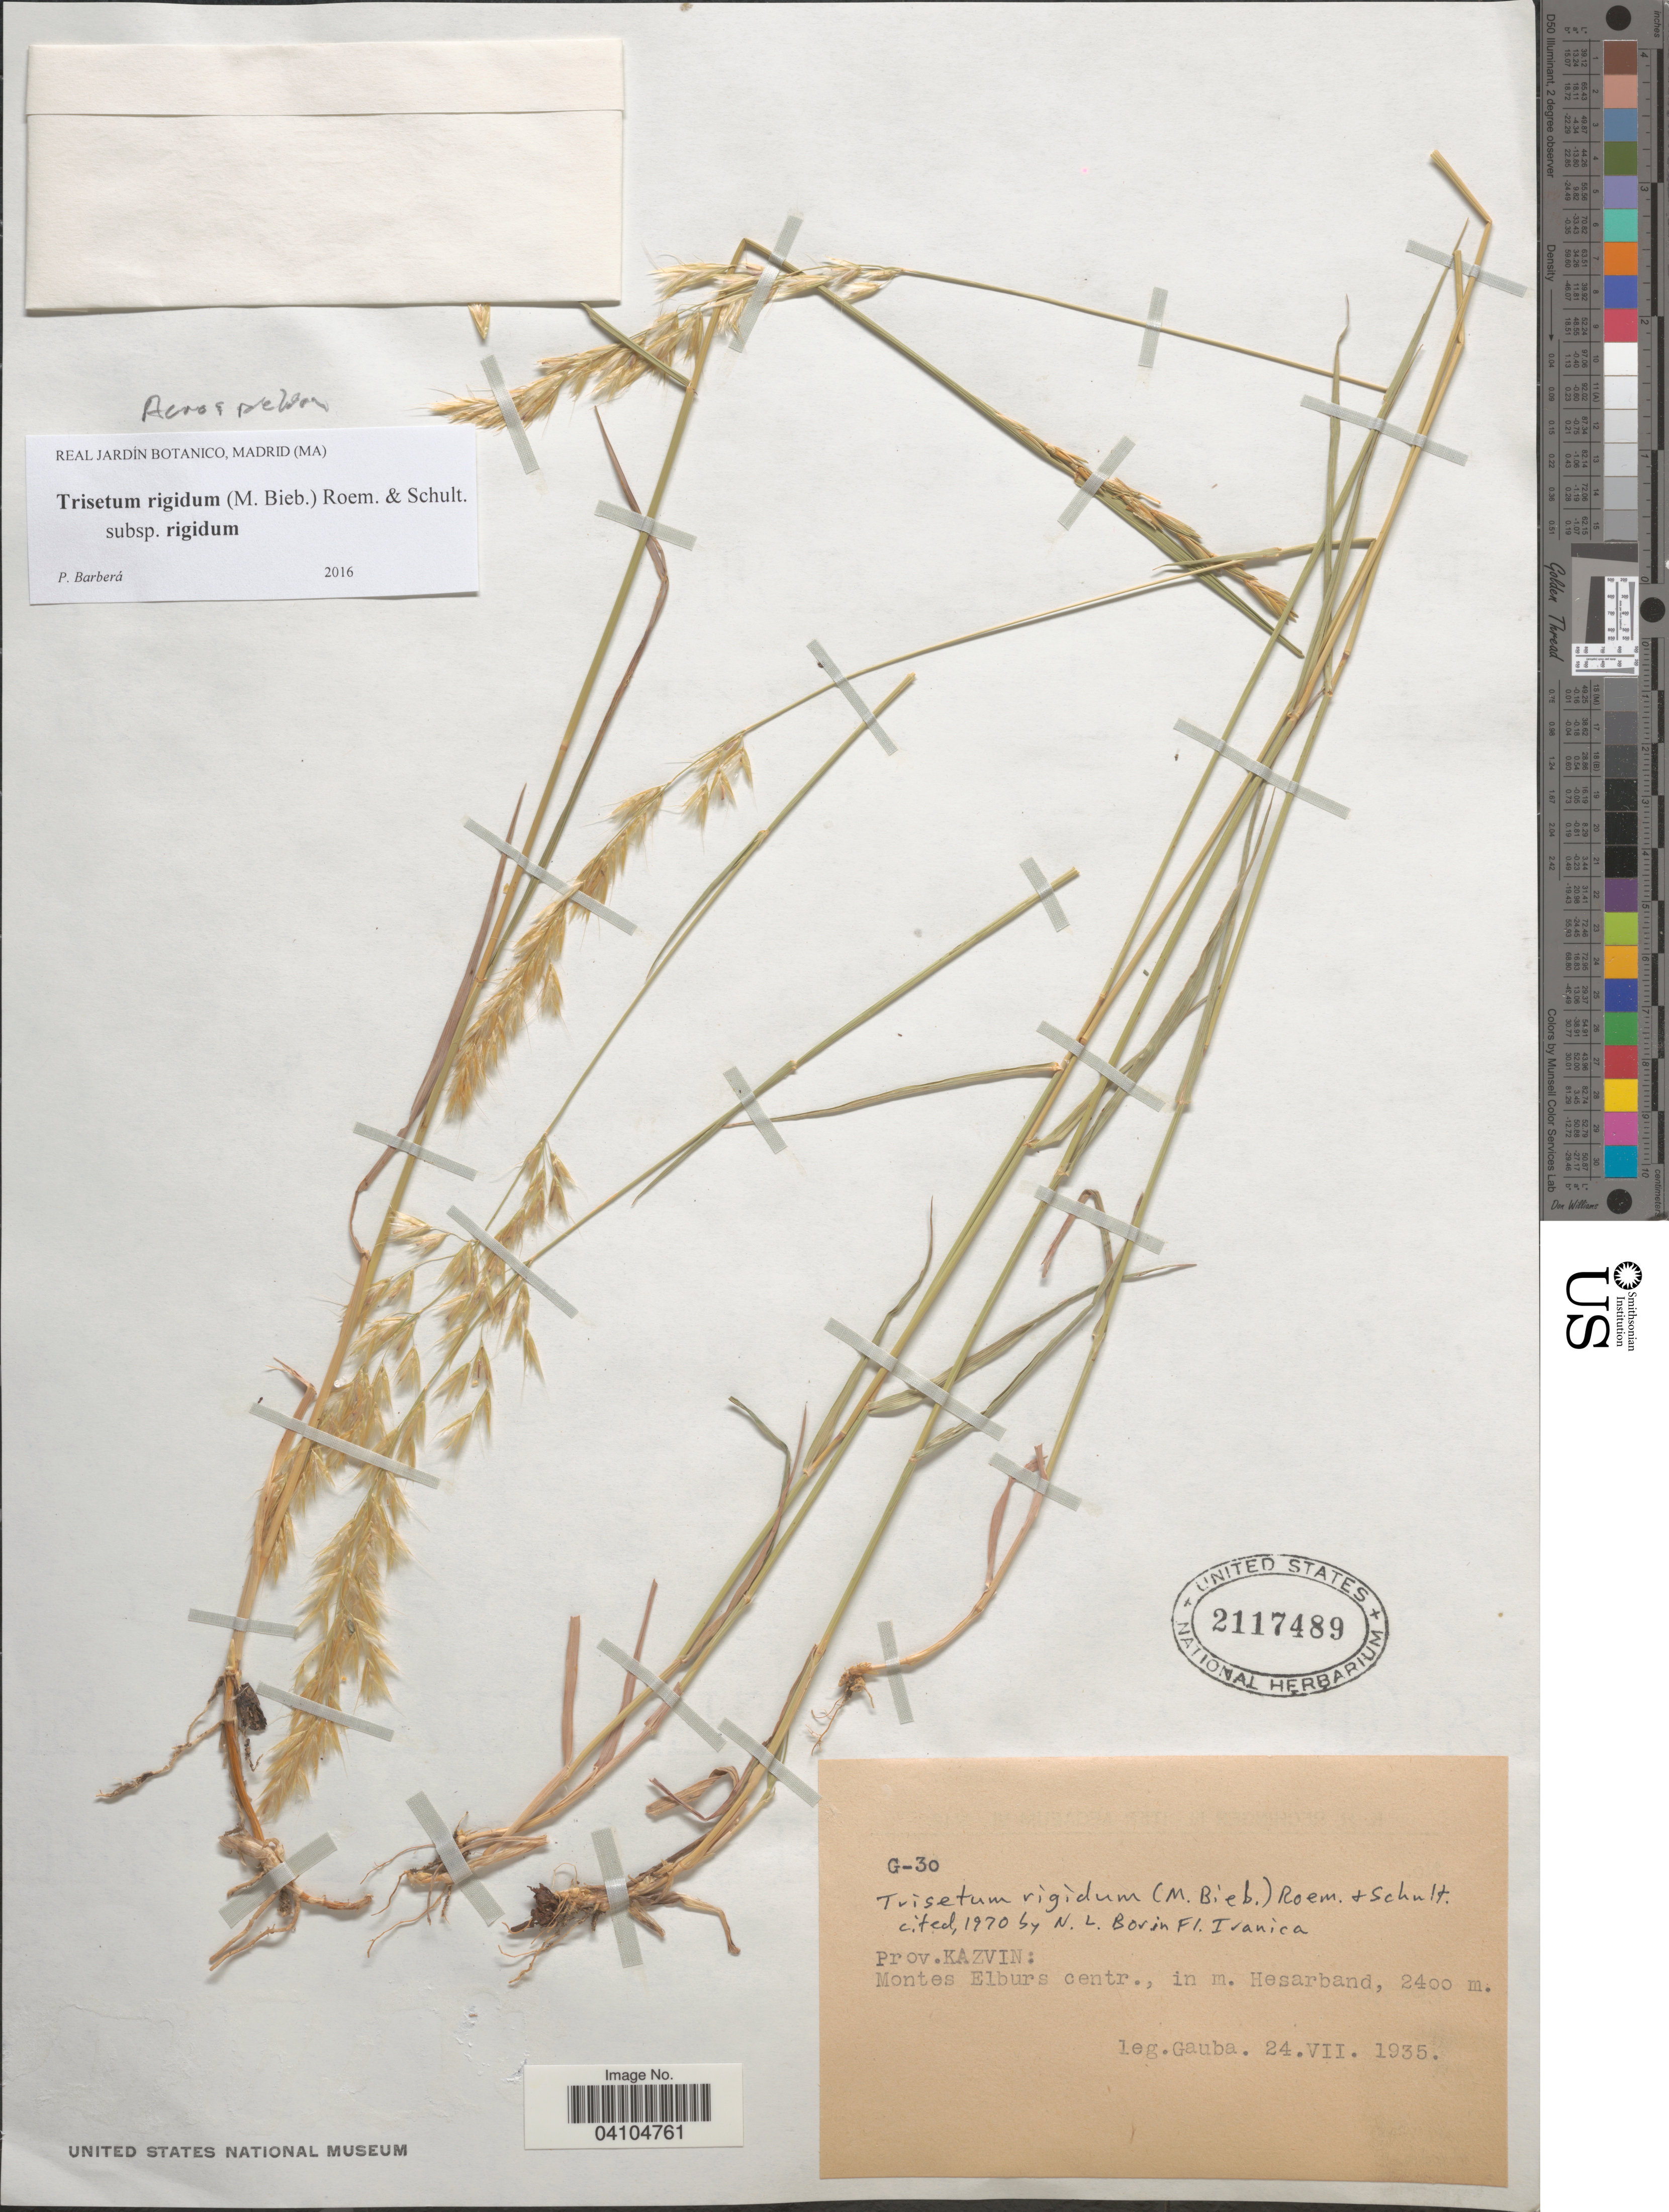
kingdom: Plantae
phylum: Tracheophyta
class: Liliopsida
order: Poales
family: Poaceae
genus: Acrospelion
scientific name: Acrospelion rigidum ined.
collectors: Gauba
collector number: G-30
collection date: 1935-07-24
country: Iran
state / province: Qazvin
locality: Prov. Kazvin: Montes Elburs centr., in m. Hesarband.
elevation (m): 2400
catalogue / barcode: US 2117489